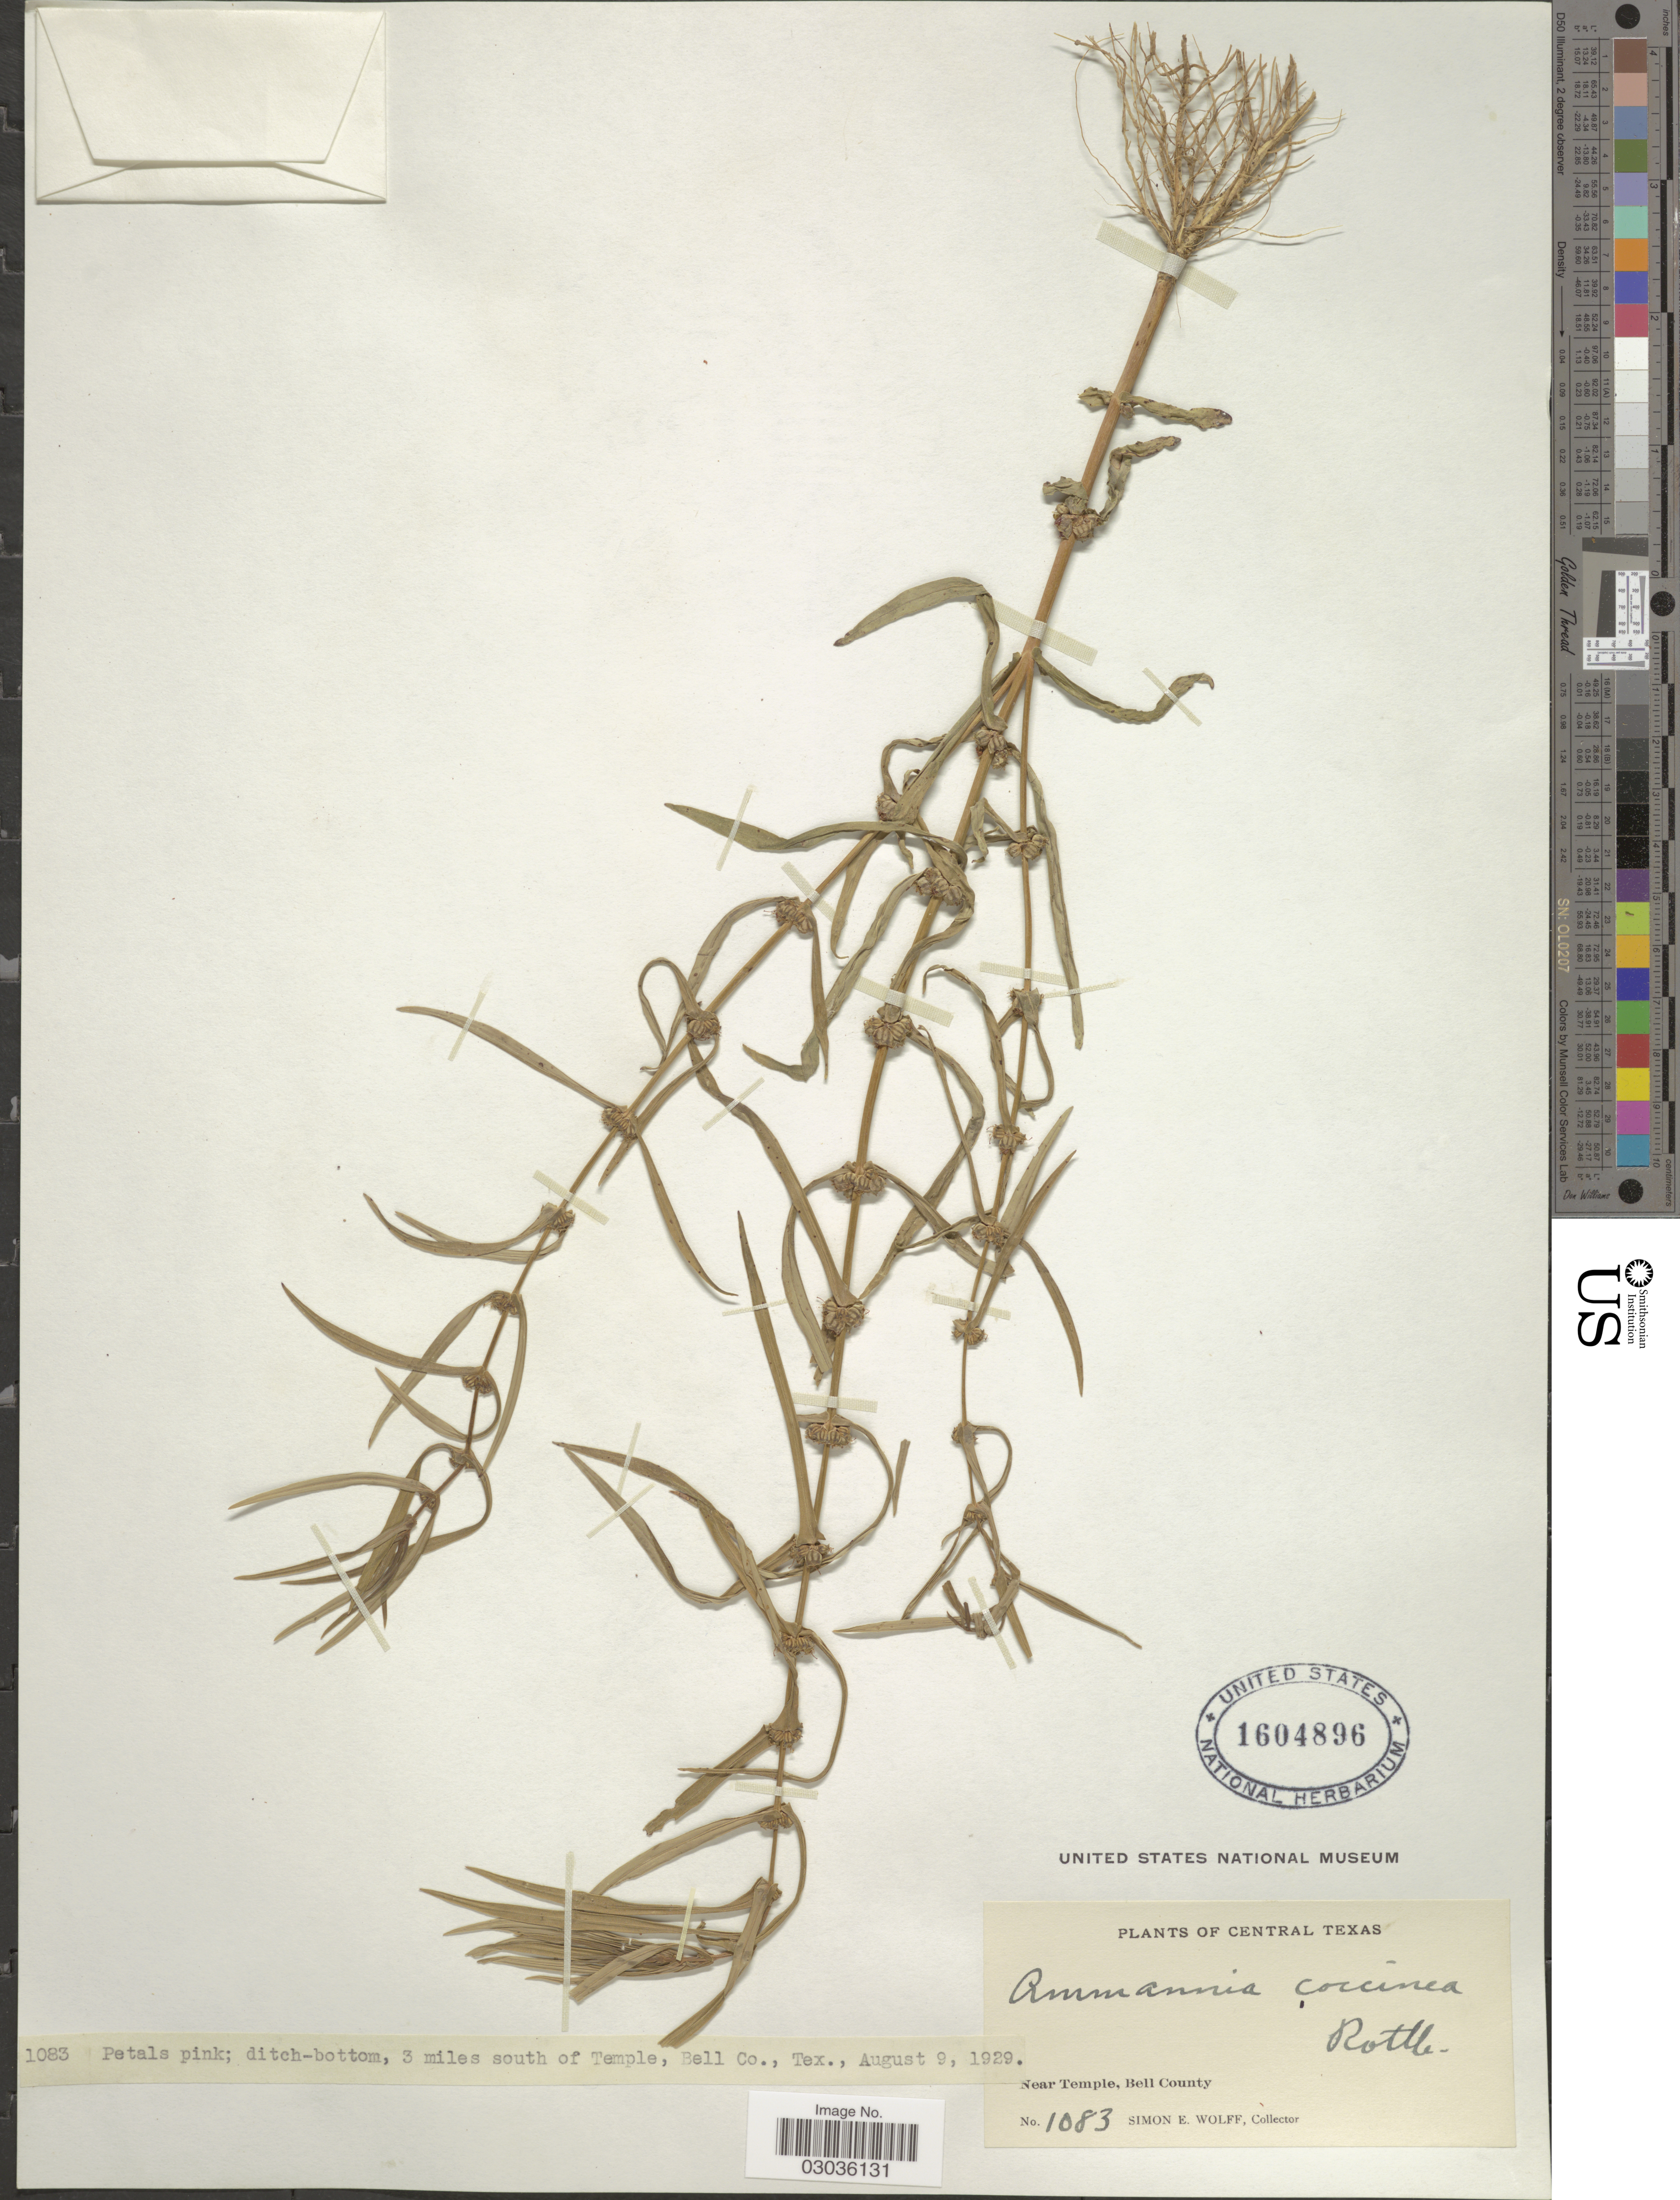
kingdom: Plantae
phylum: Tracheophyta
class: Magnoliopsida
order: Myrtales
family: Lythraceae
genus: Ammannia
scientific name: Ammannia coccinea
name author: Rottb.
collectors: S. E. Wolff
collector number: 1083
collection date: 1929-08-09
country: United States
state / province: Texas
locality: Central Texas, 3 miles south of Temple, Bell County.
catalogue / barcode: US 1604896